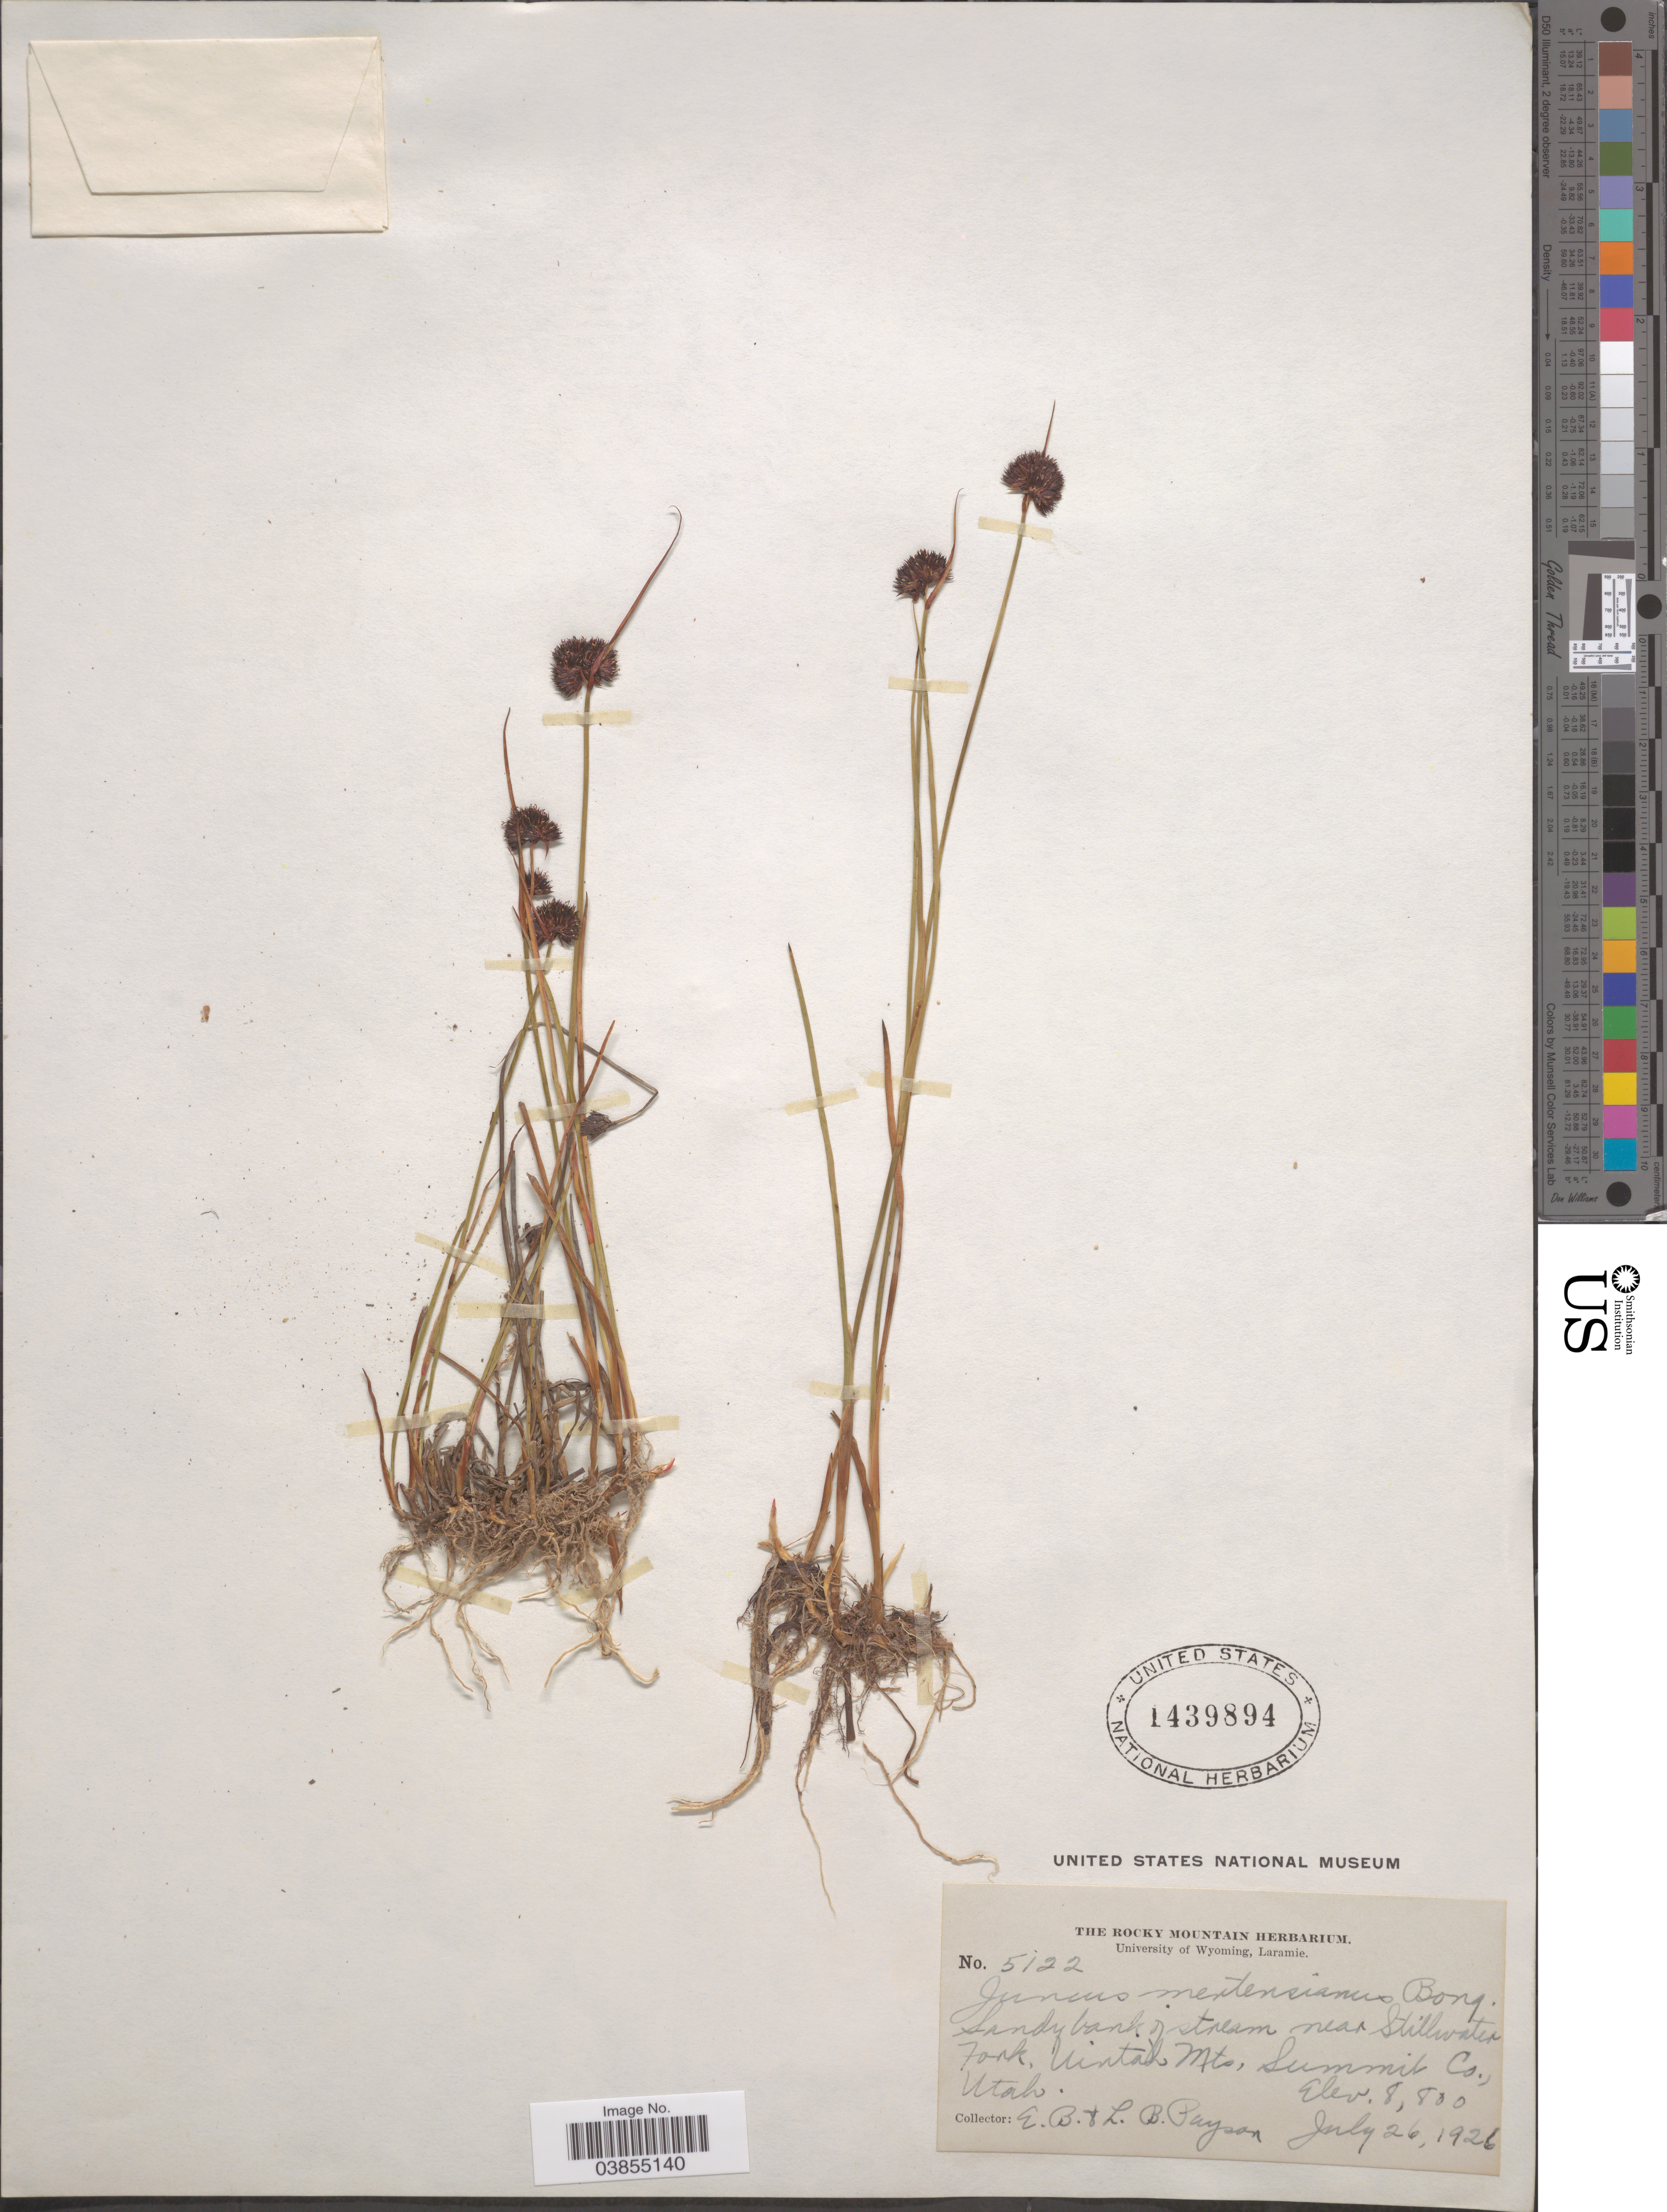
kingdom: Plantae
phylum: Tracheophyta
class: Liliopsida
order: Poales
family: Juncaceae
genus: Juncus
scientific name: Juncus mertensianus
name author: Bong.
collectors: E. B. Payson & L. Payson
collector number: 5122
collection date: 1926-07-26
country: United States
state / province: Utah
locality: Near Stillwater Fork, Uintah Mts, Summit Co.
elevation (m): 2682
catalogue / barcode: US 1439894